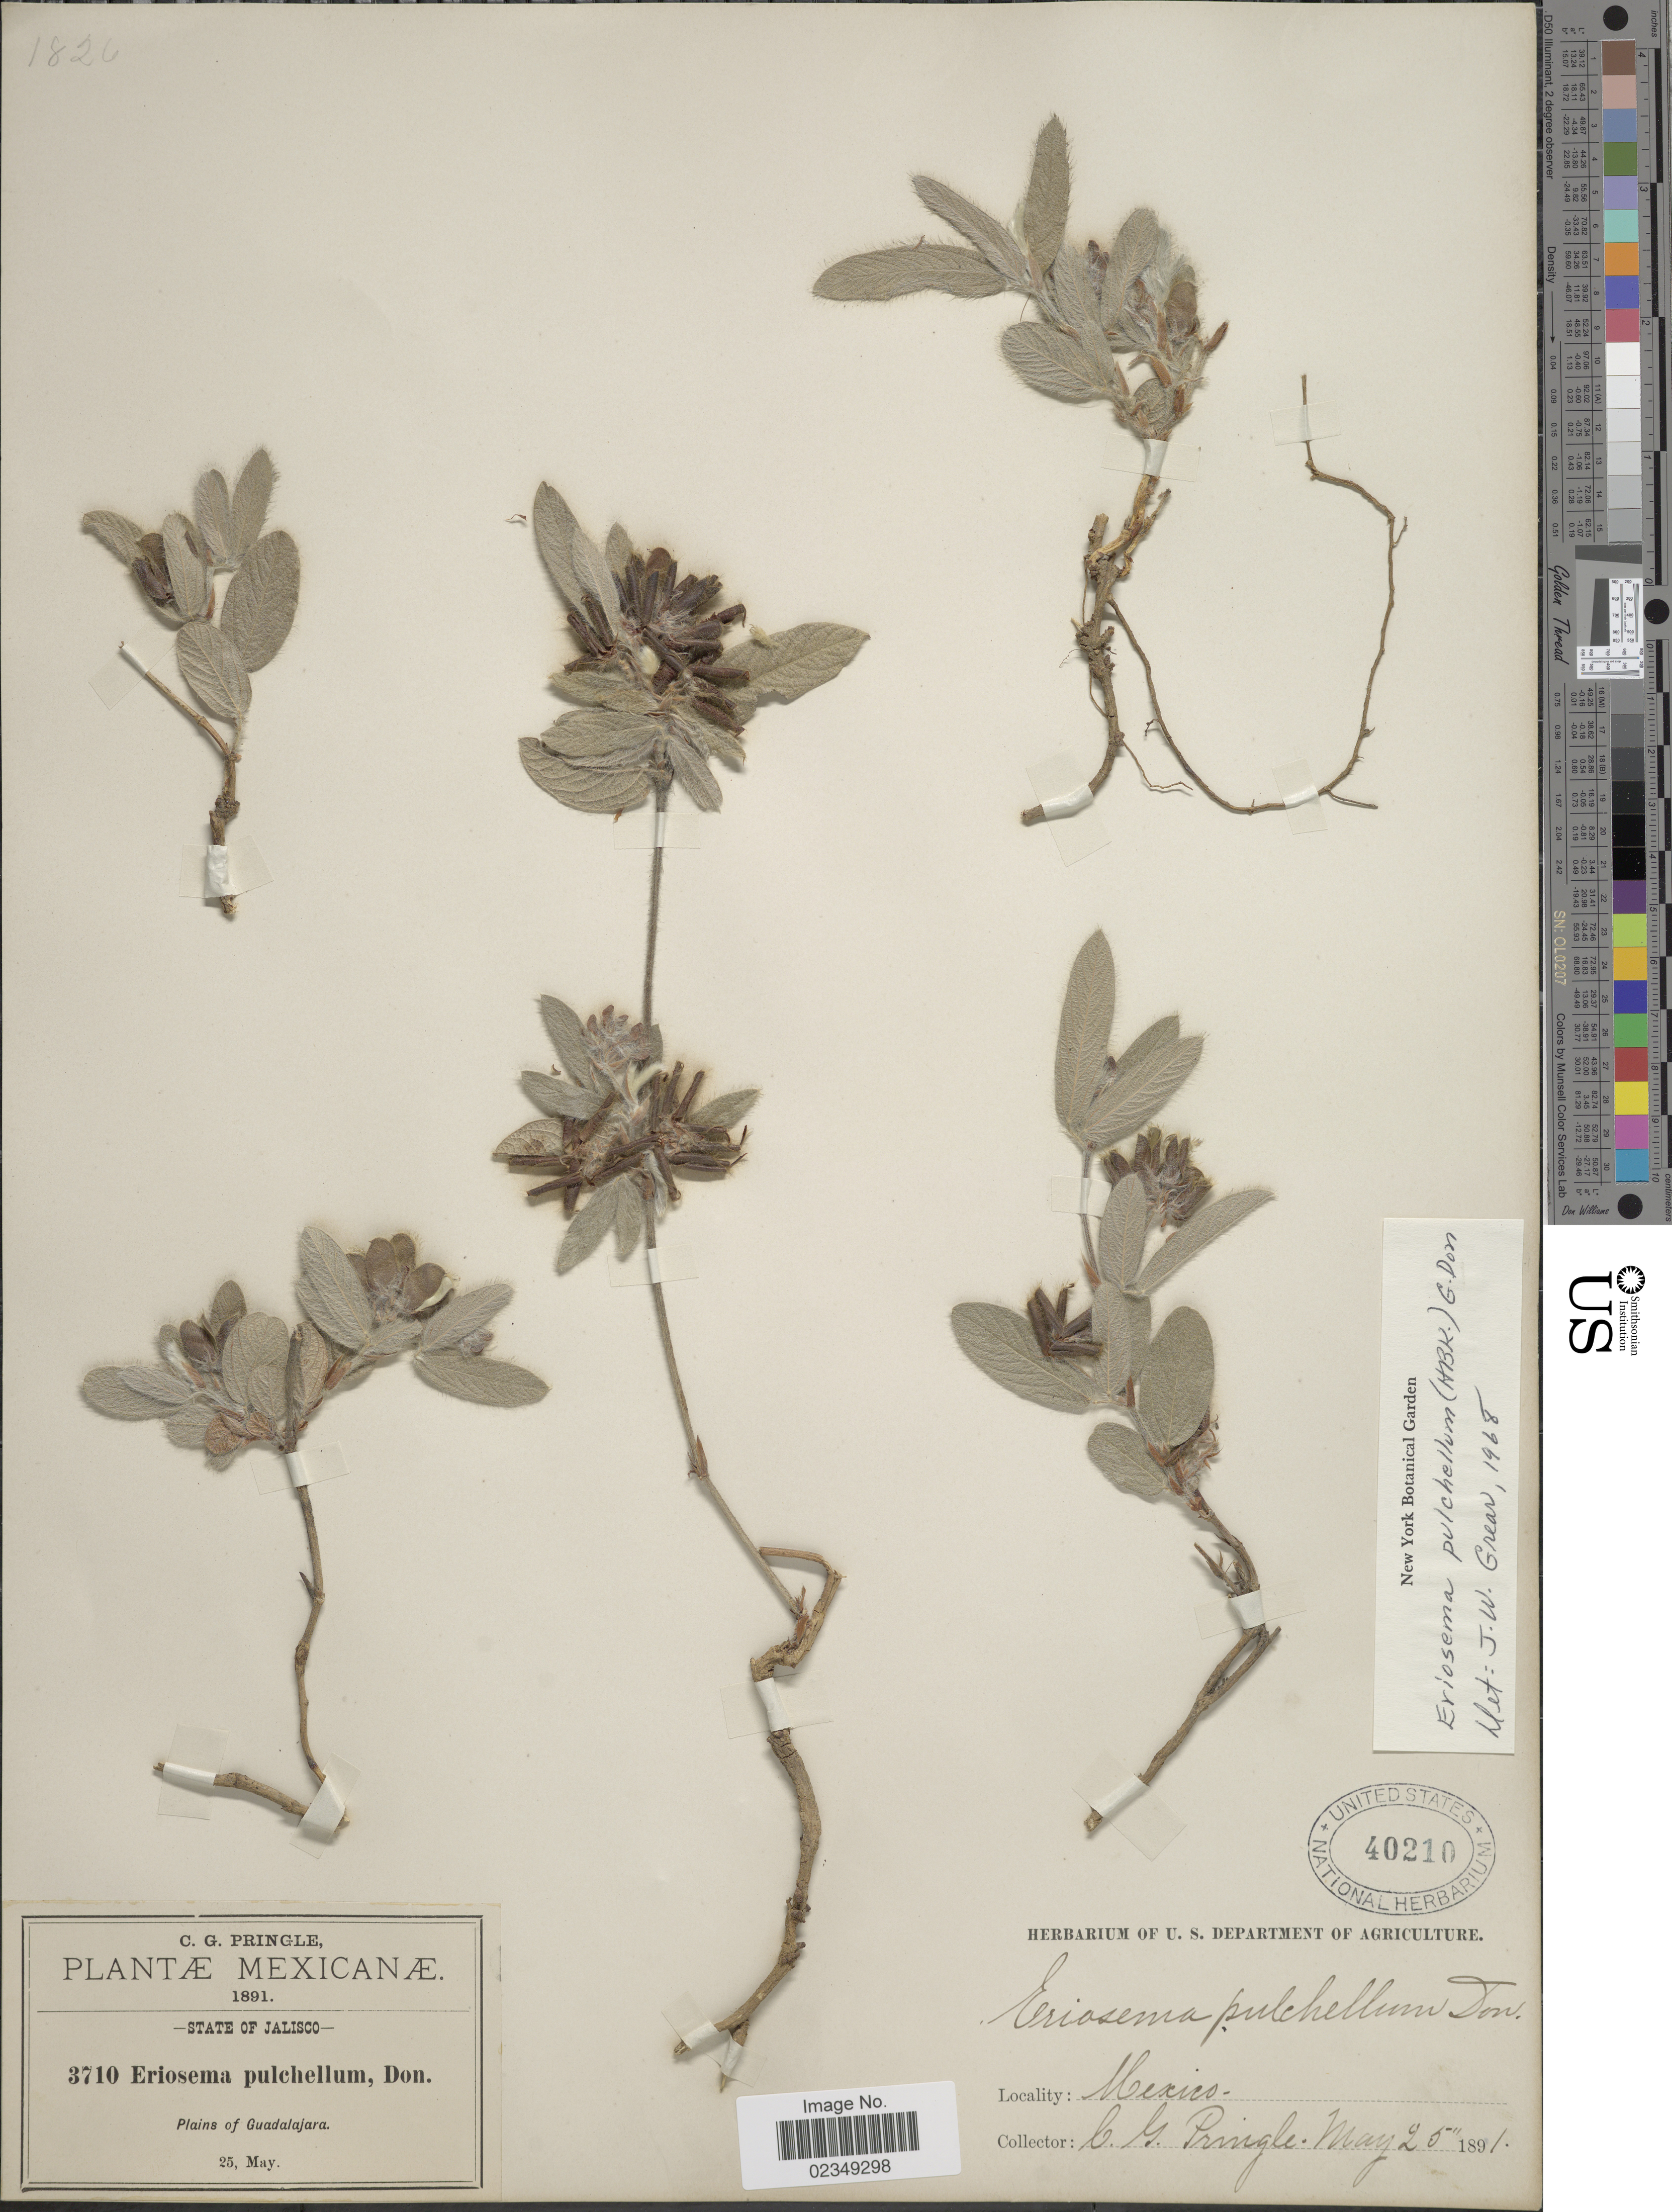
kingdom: Plantae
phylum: Tracheophyta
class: Magnoliopsida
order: Fabales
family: Fabaceae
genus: Eriosema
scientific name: Eriosema pulchellum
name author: (Kunth) G. Don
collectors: C. G. Pringle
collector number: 3710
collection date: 1891-05-25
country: Mexico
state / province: Jalisco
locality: Plains of Guadalajara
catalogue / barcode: US 40210